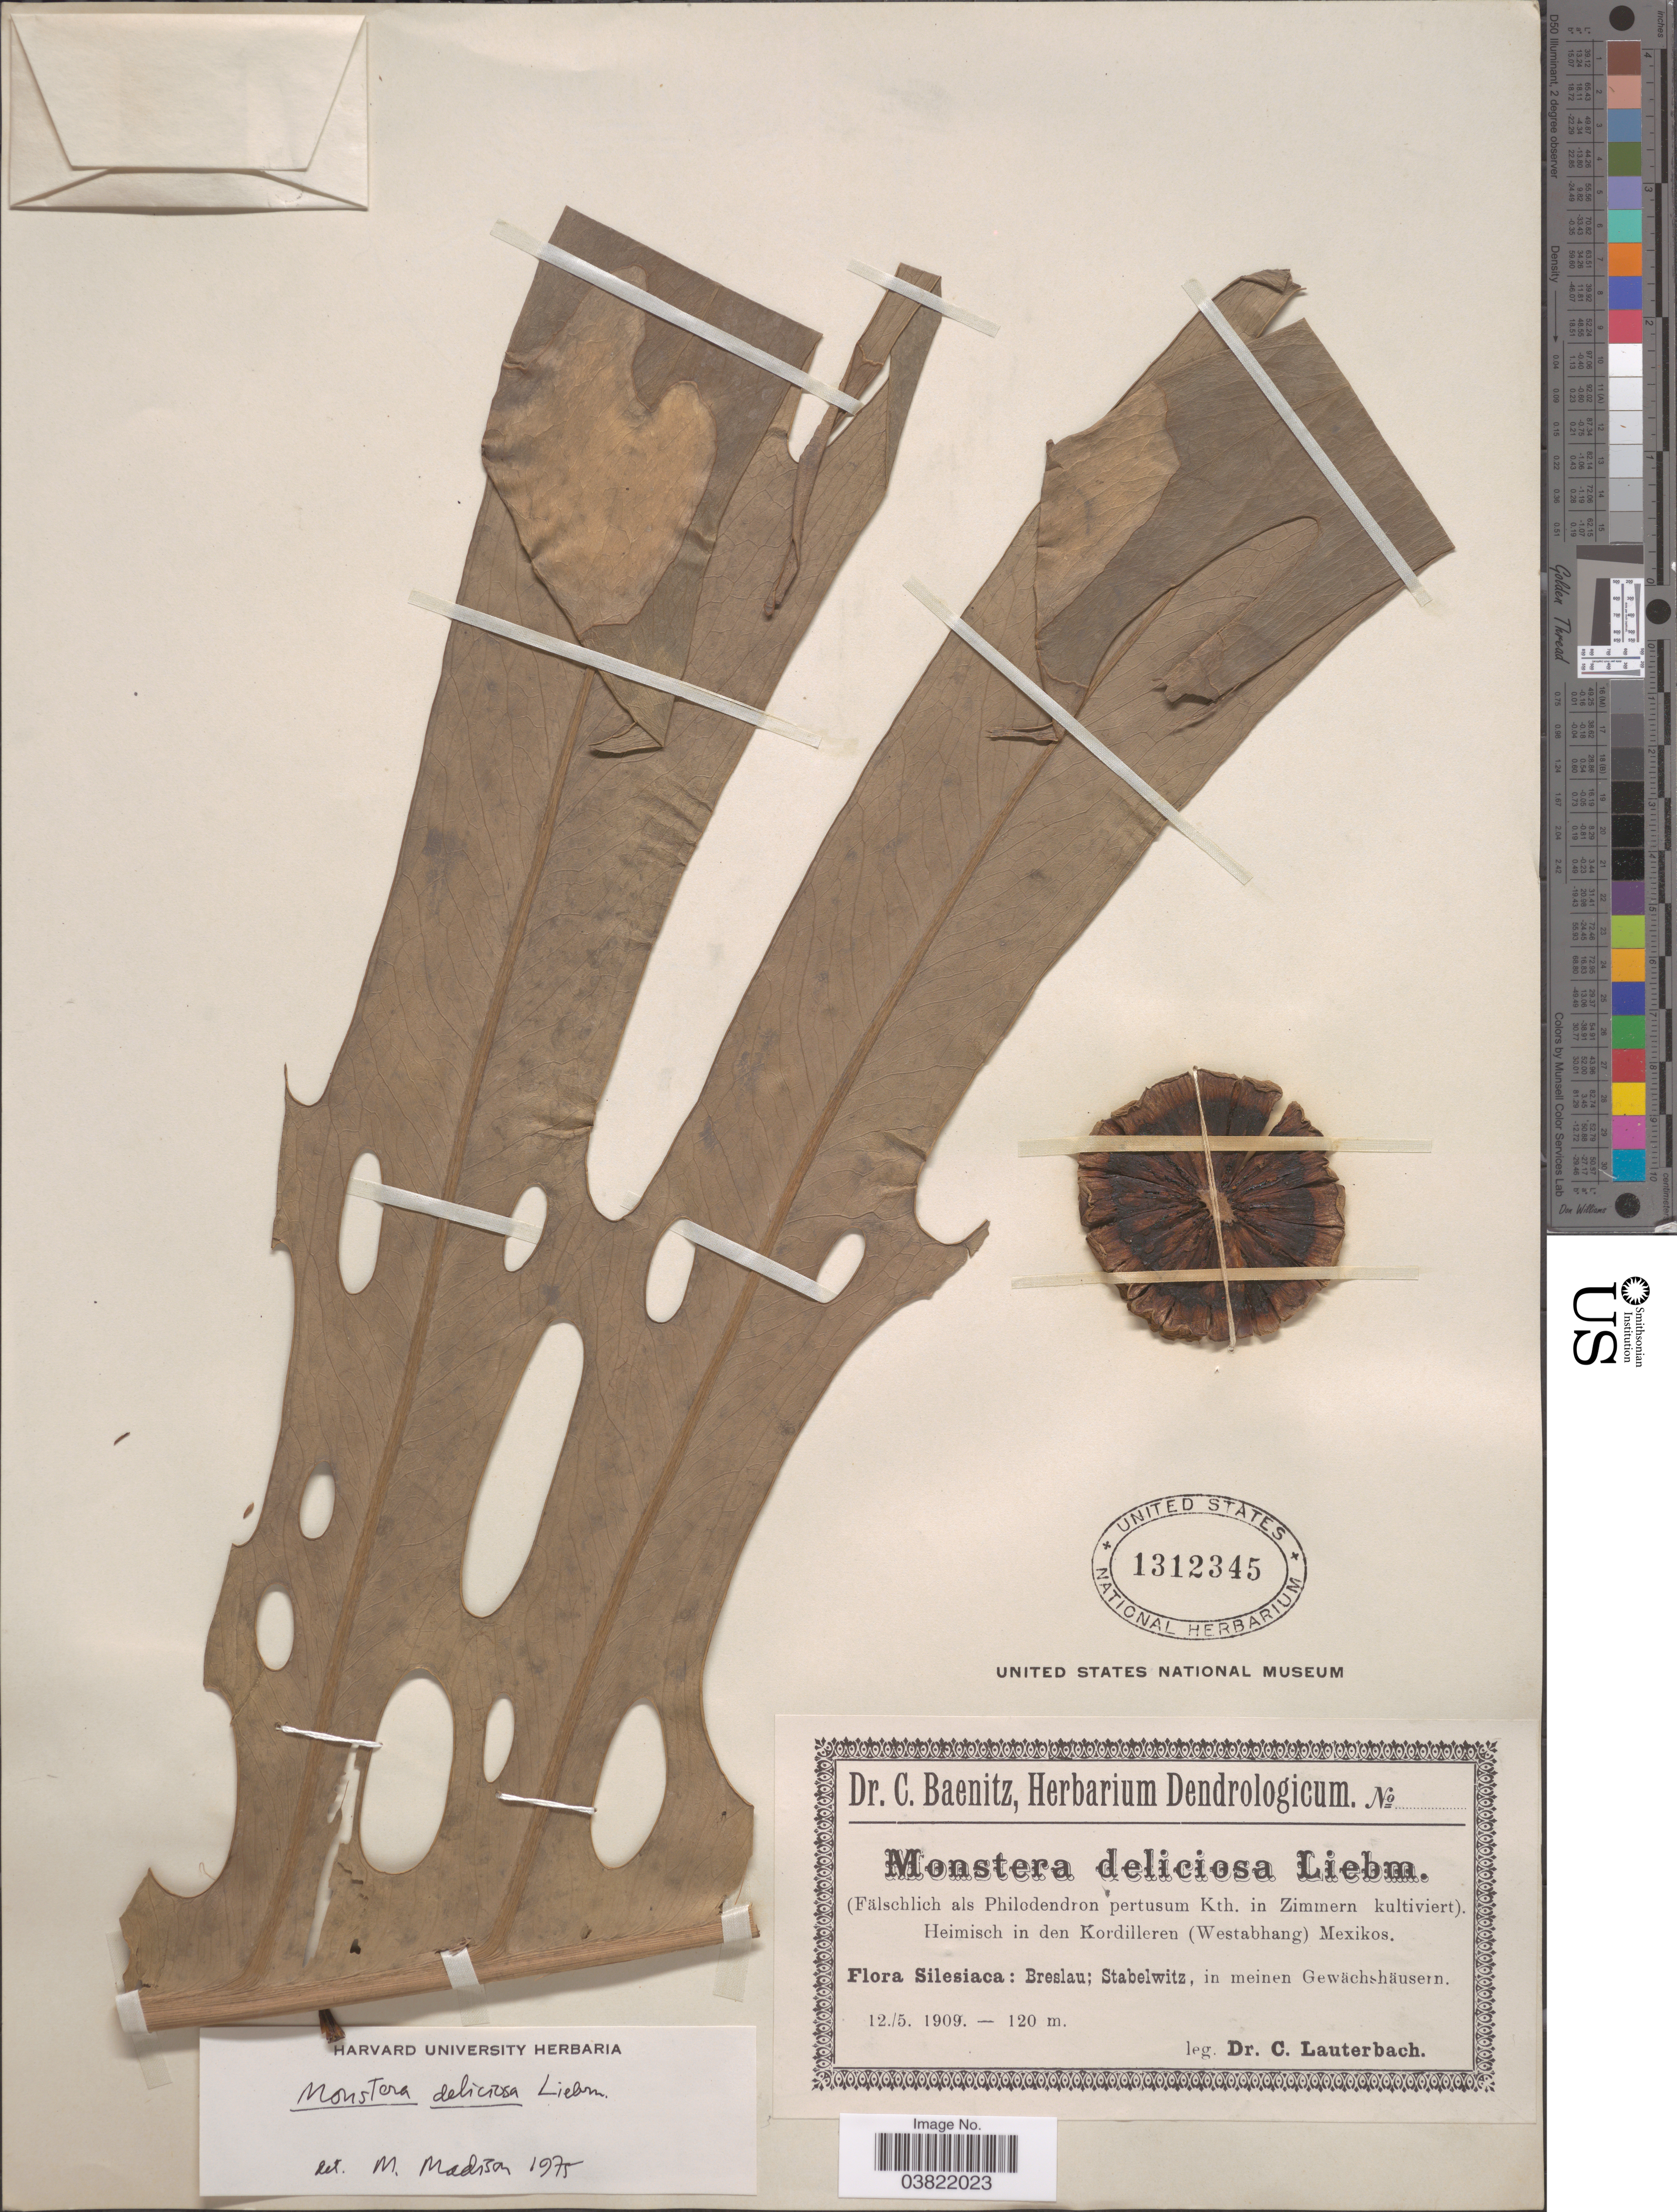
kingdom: Plantae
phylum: Tracheophyta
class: Liliopsida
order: Alismatales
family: Araceae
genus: Monstera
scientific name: Monstera deliciosa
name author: Liebm.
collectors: C. A. G. Lauterbach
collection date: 1909-05-12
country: Poland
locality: Silesiaca: Breslau; Stabelwitz, in meinen Gewächshäusern.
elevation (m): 120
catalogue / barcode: US 1312345